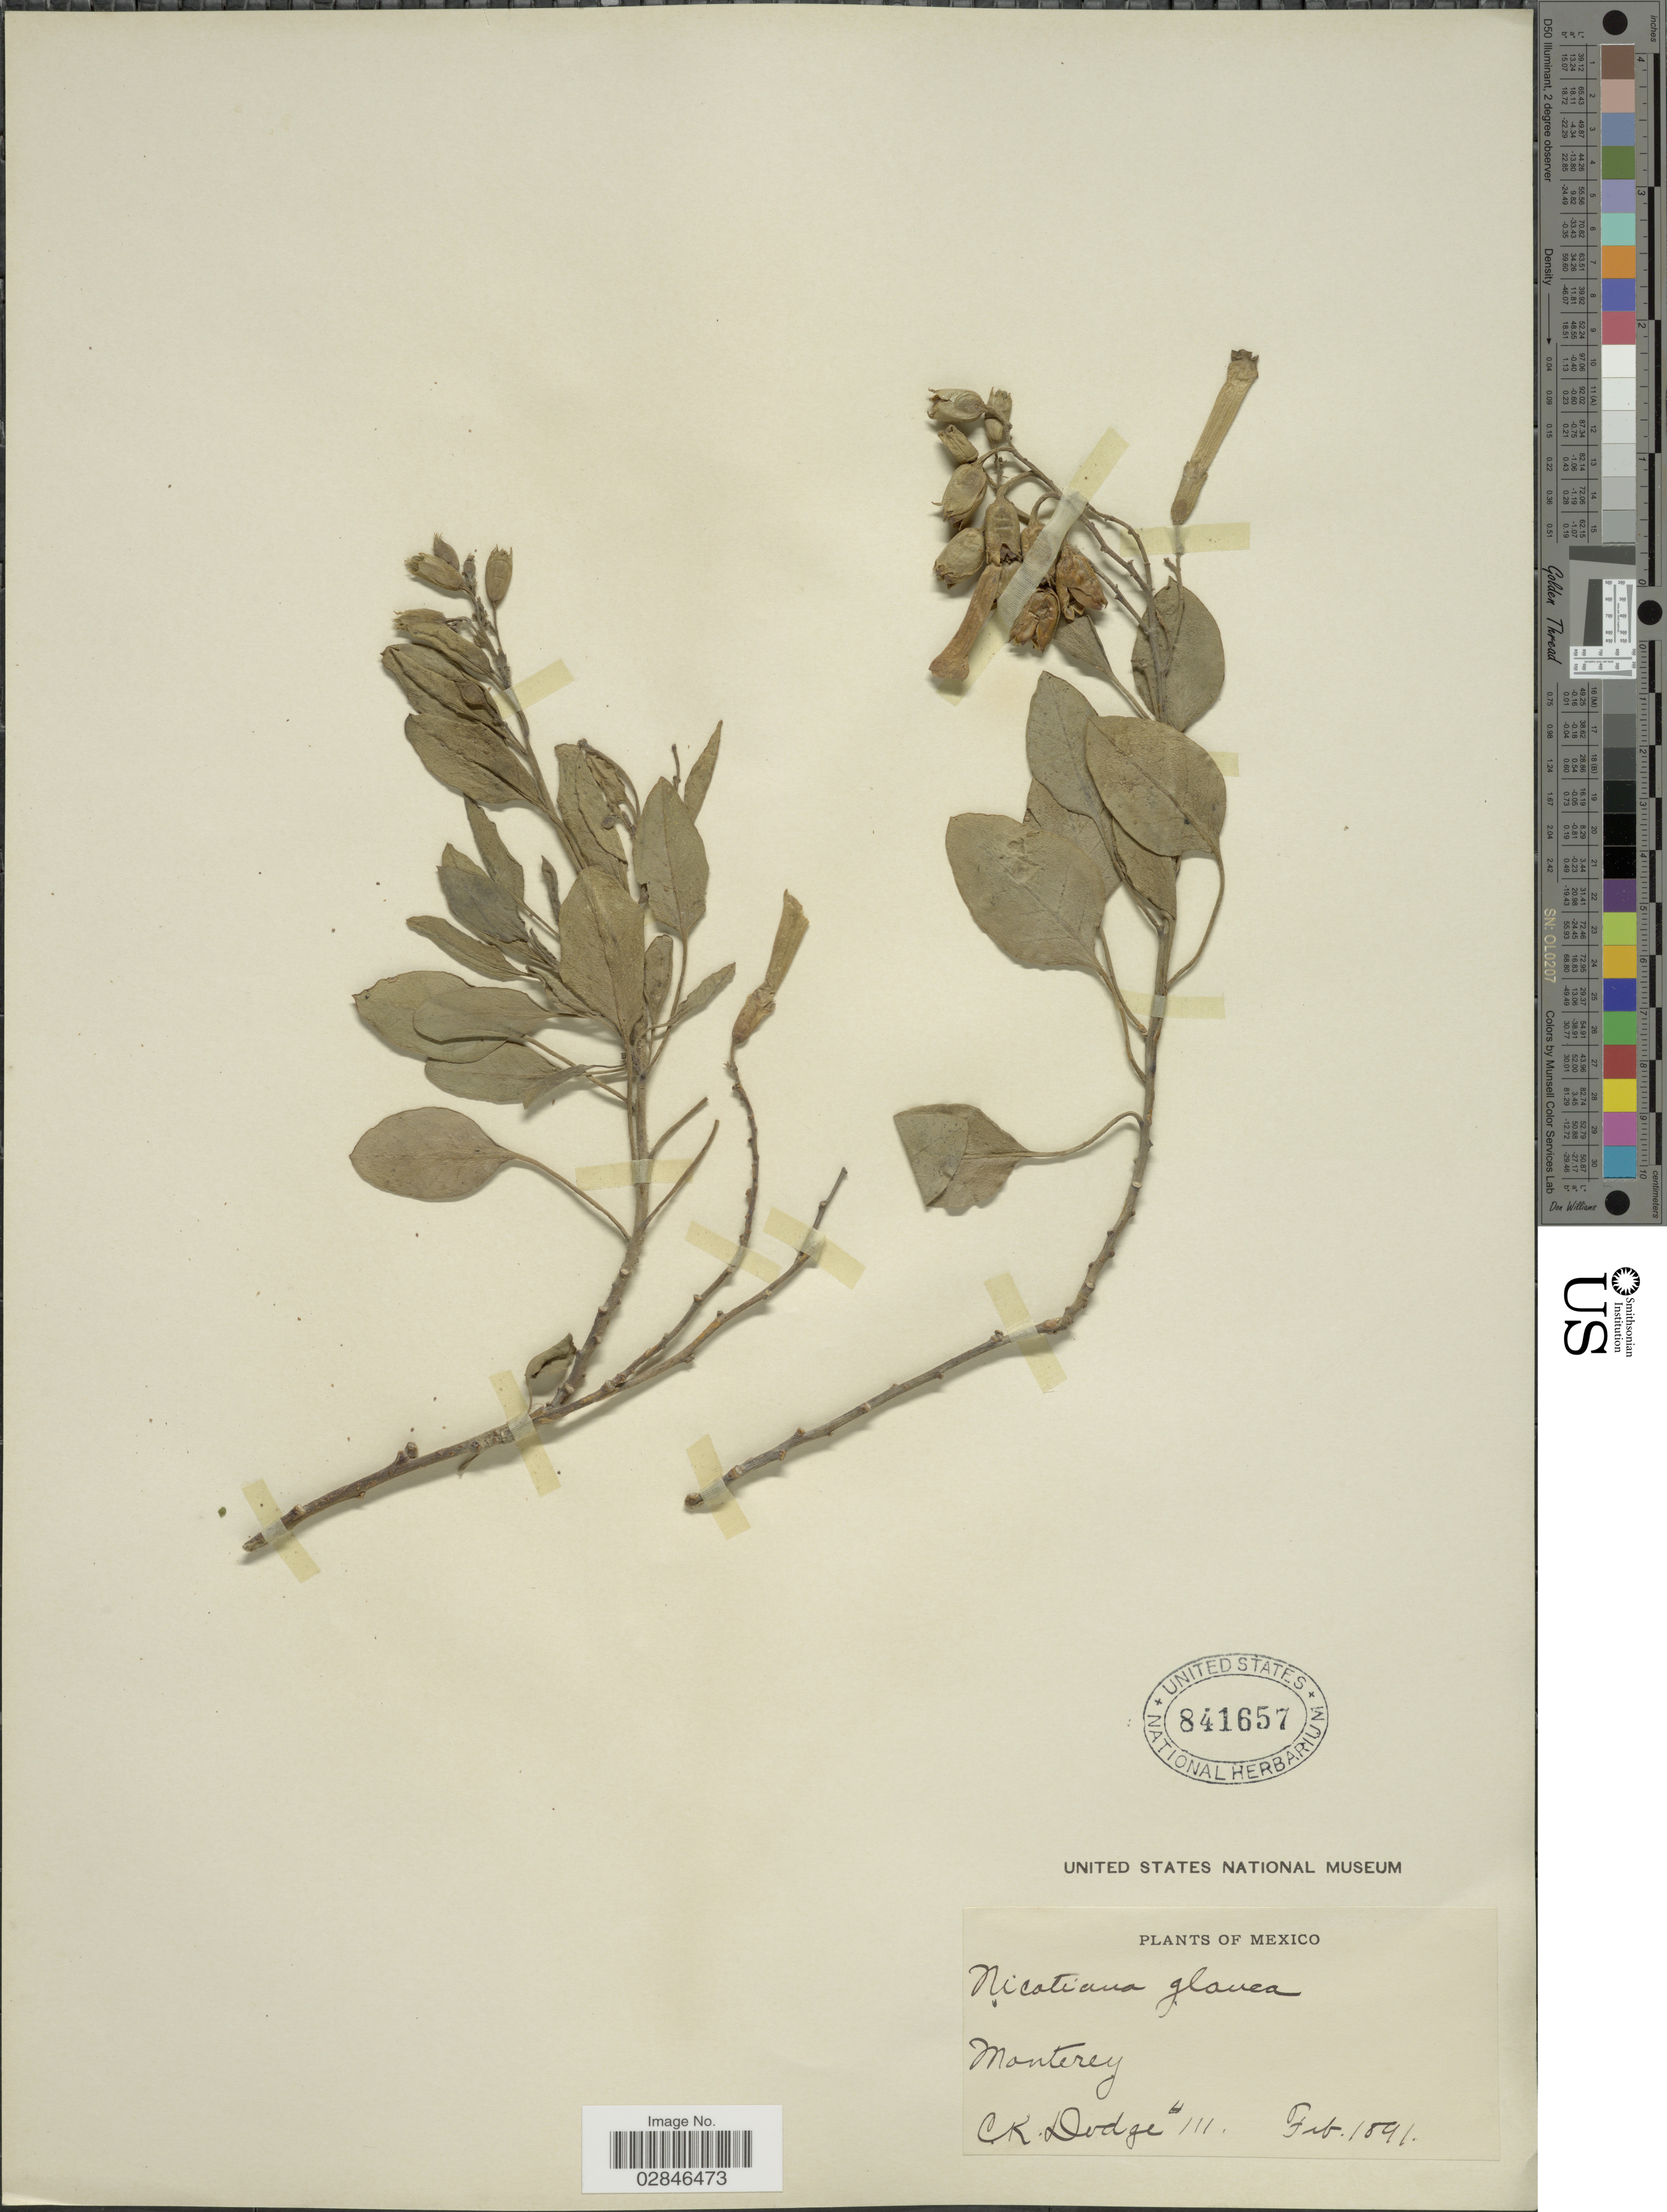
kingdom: Plantae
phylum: Tracheophyta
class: Magnoliopsida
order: Solanales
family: Solanaceae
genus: Nicotiana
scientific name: Nicotiana glauca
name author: Graham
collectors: C. Dodge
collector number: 111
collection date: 1891-02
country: Mexico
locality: Monterey.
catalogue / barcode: US 841657